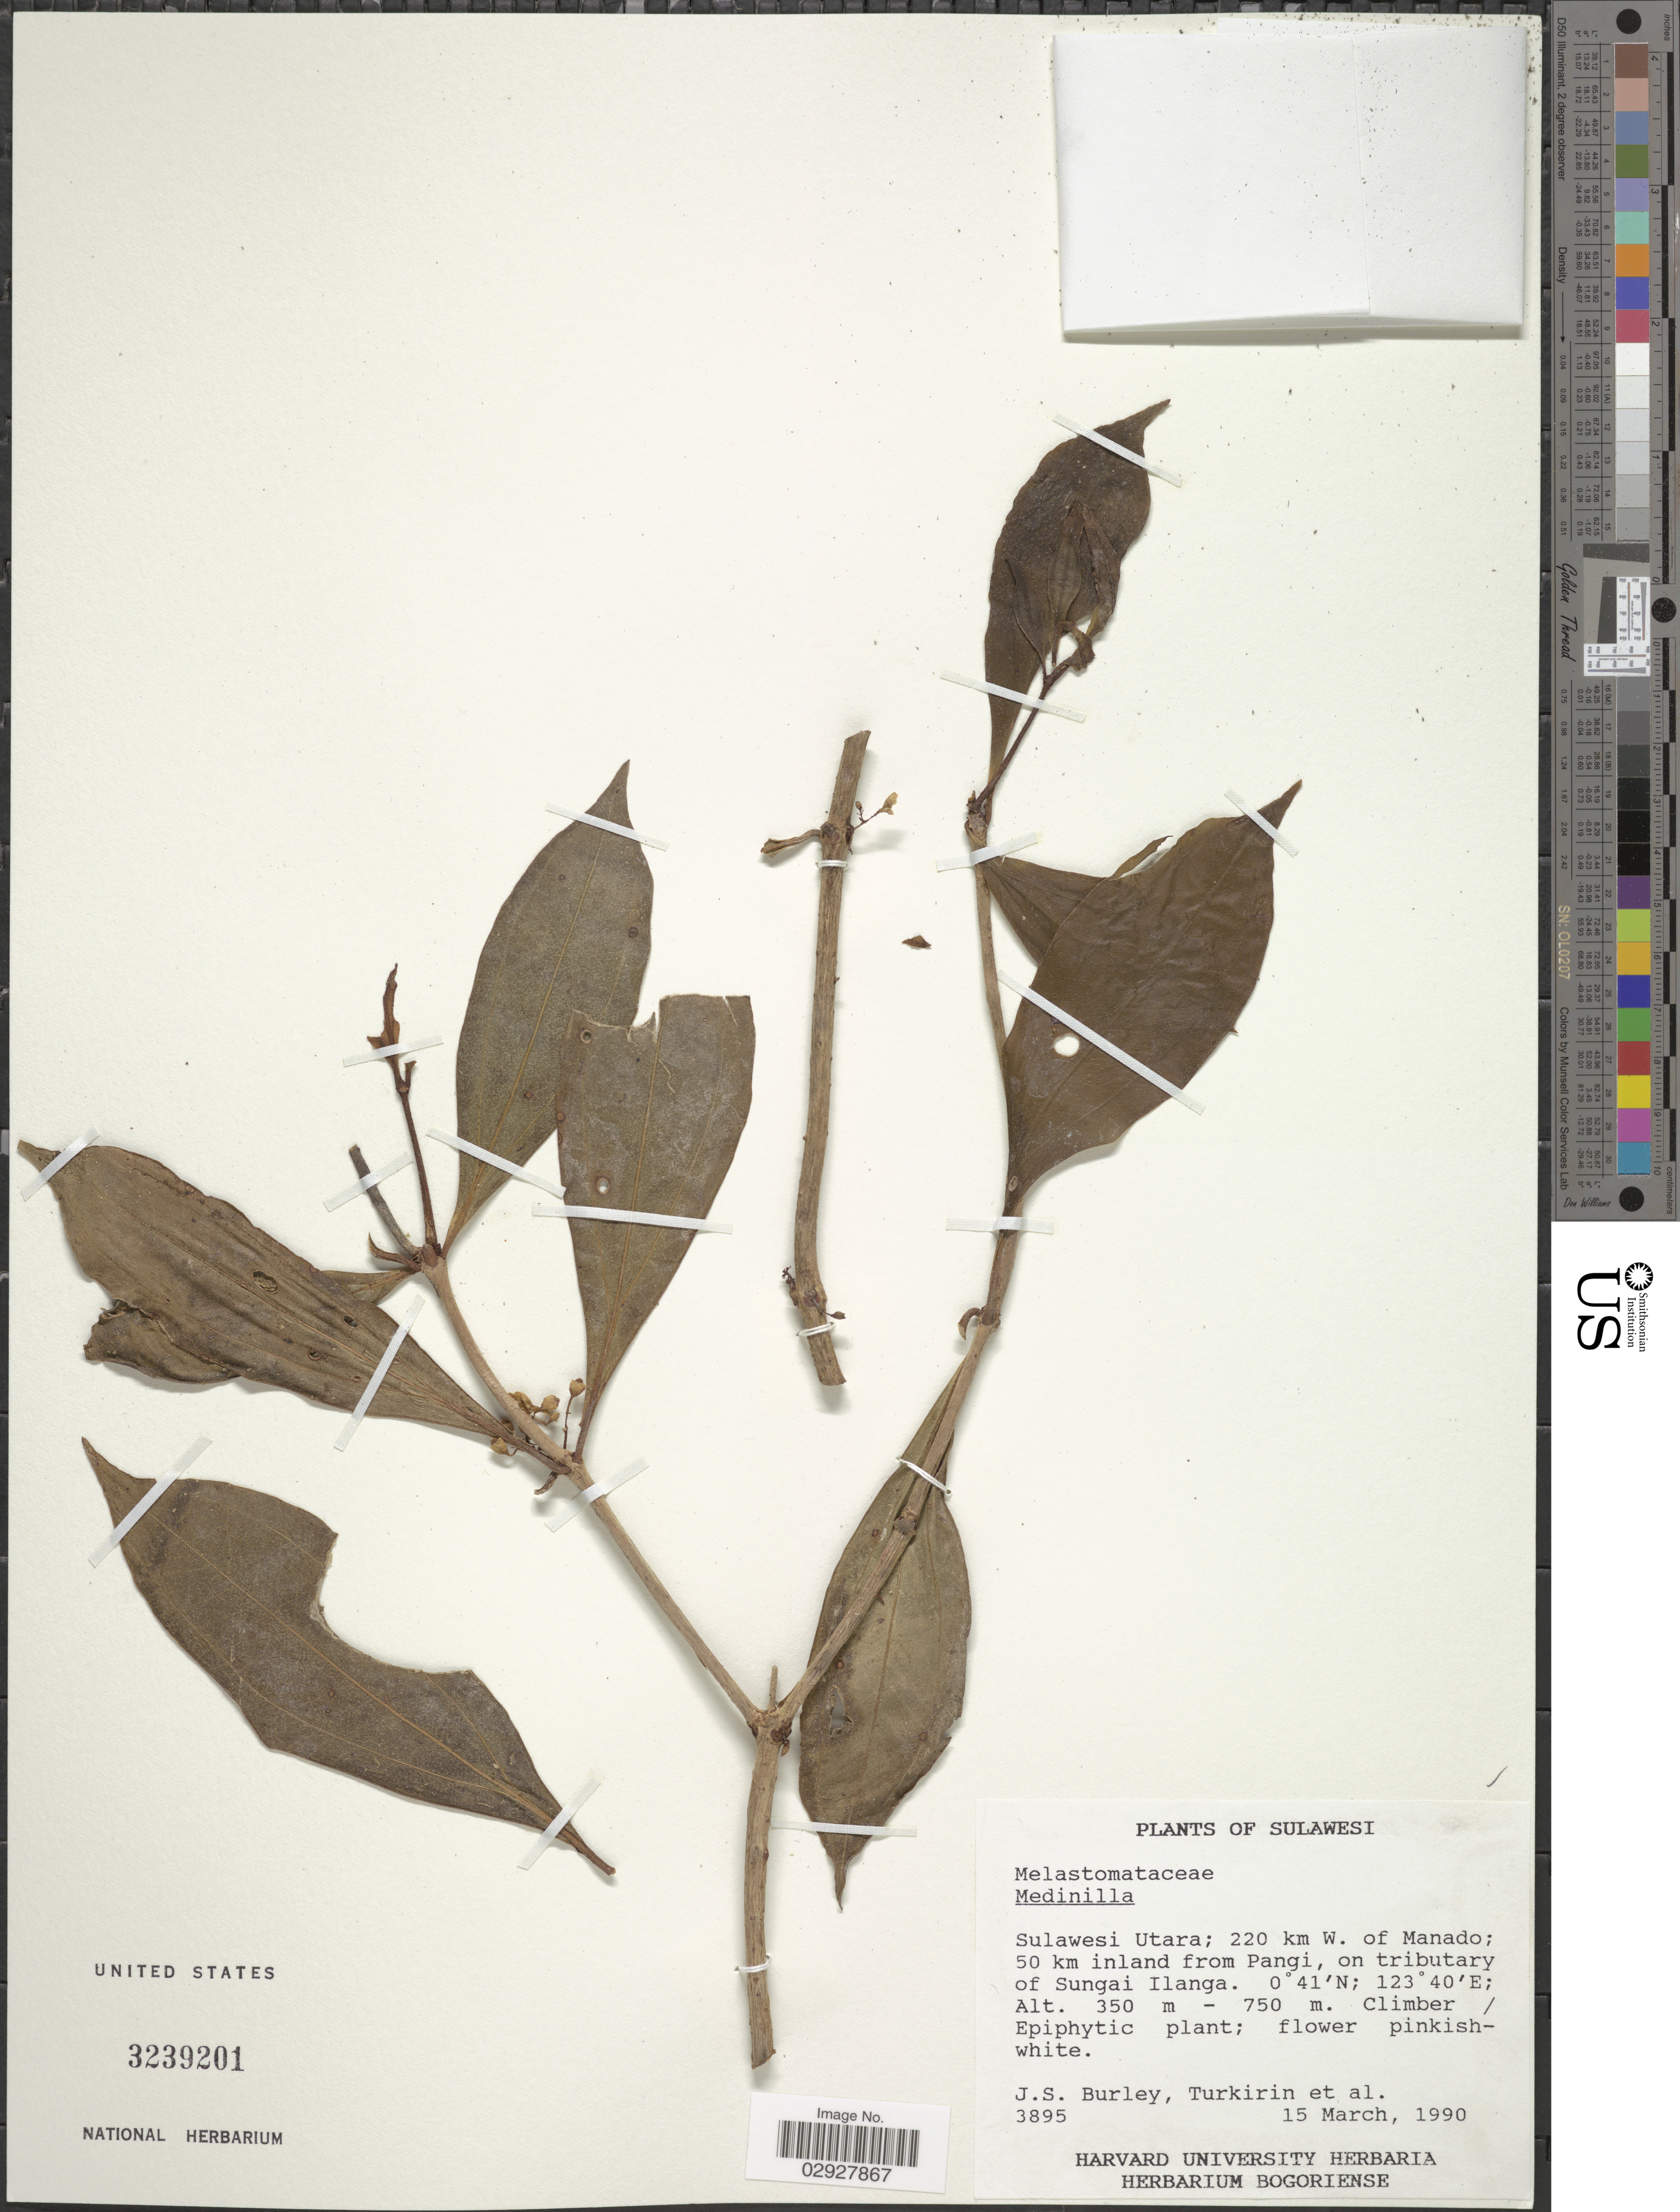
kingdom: Plantae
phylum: Tracheophyta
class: Magnoliopsida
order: Myrtales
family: Melastomataceae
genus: Medinilla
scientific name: Medinilla sp.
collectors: J. S. Burley, -. Turkirin & et al.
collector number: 3895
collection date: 1990-03-15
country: Indonesia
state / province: Sulawesi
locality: Sulawesi Utara; 220 km W. of Manado; 50 km inland from Pangi, on tributary of Sungai Ilanga.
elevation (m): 350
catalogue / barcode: US 3239201